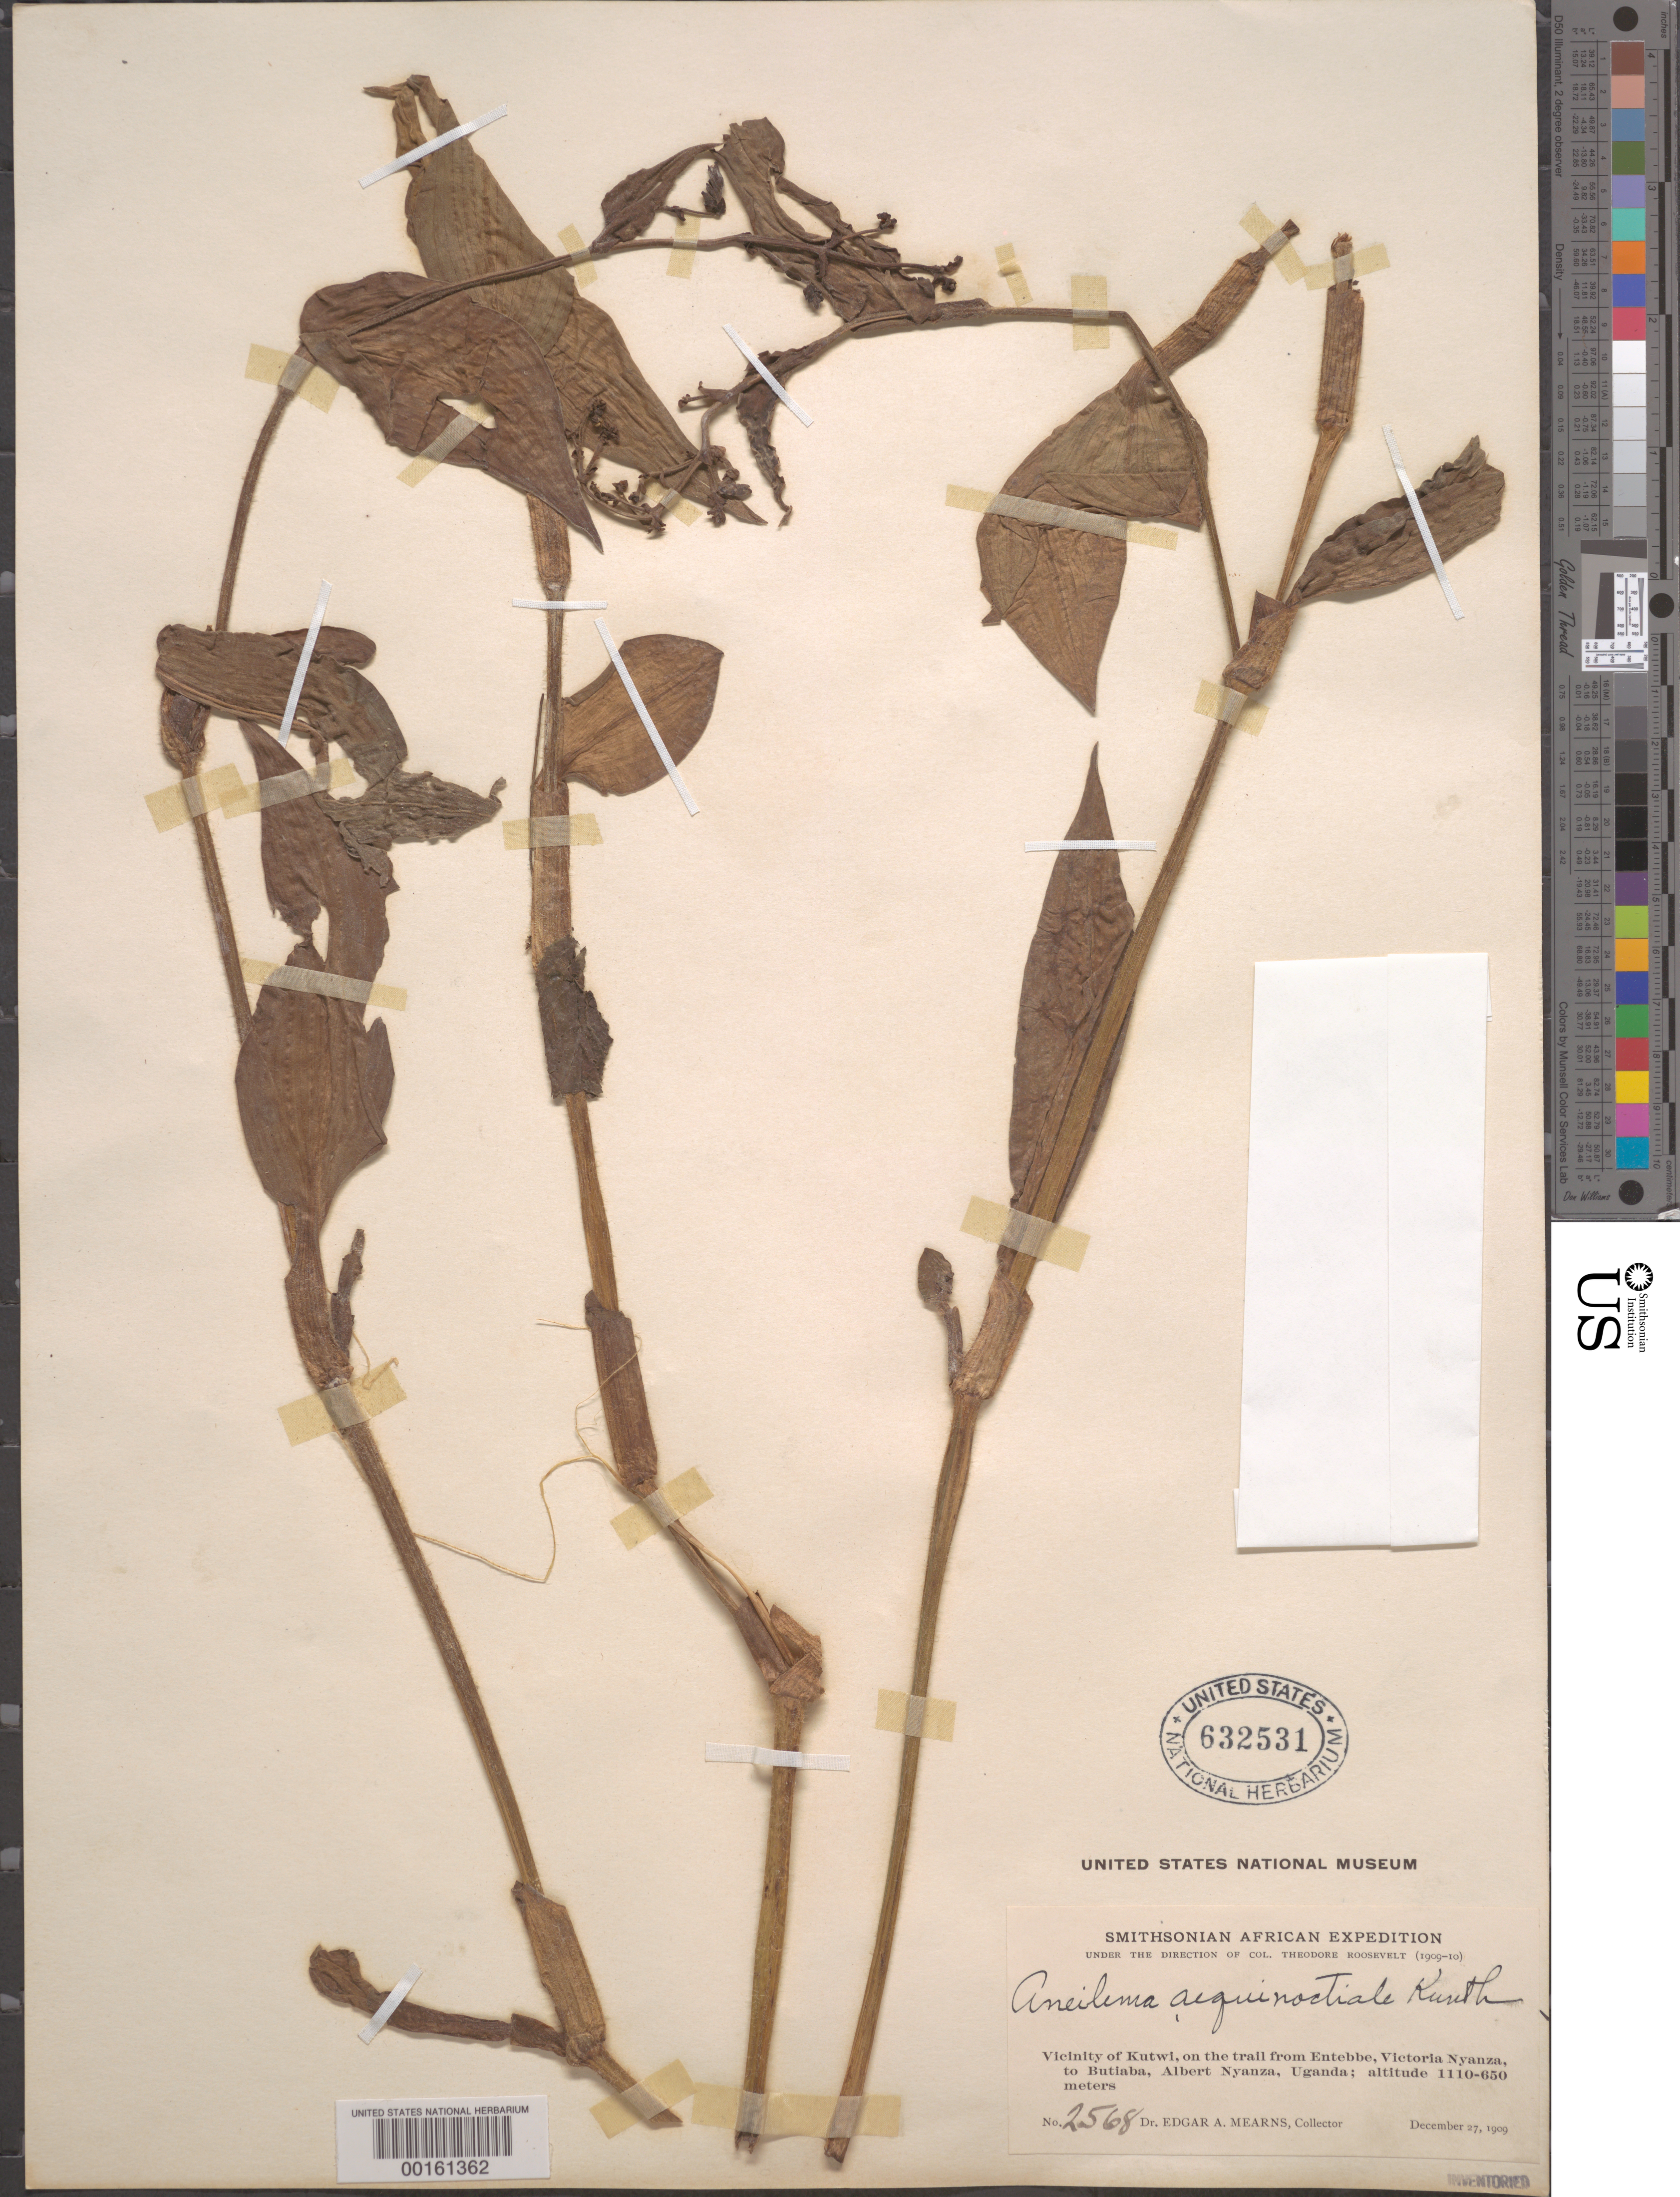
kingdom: Plantae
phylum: Tracheophyta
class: Liliopsida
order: Commelinales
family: Commelinaceae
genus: Aneilema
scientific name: Aneilema aequinoctiale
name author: (P. Beauv.) Loudon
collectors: E. A. Mearns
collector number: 2568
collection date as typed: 27 Dec 1909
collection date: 1909-12-27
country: Uganda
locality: Kutwi; albert nyanza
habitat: Trailside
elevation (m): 650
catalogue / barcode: US 632531